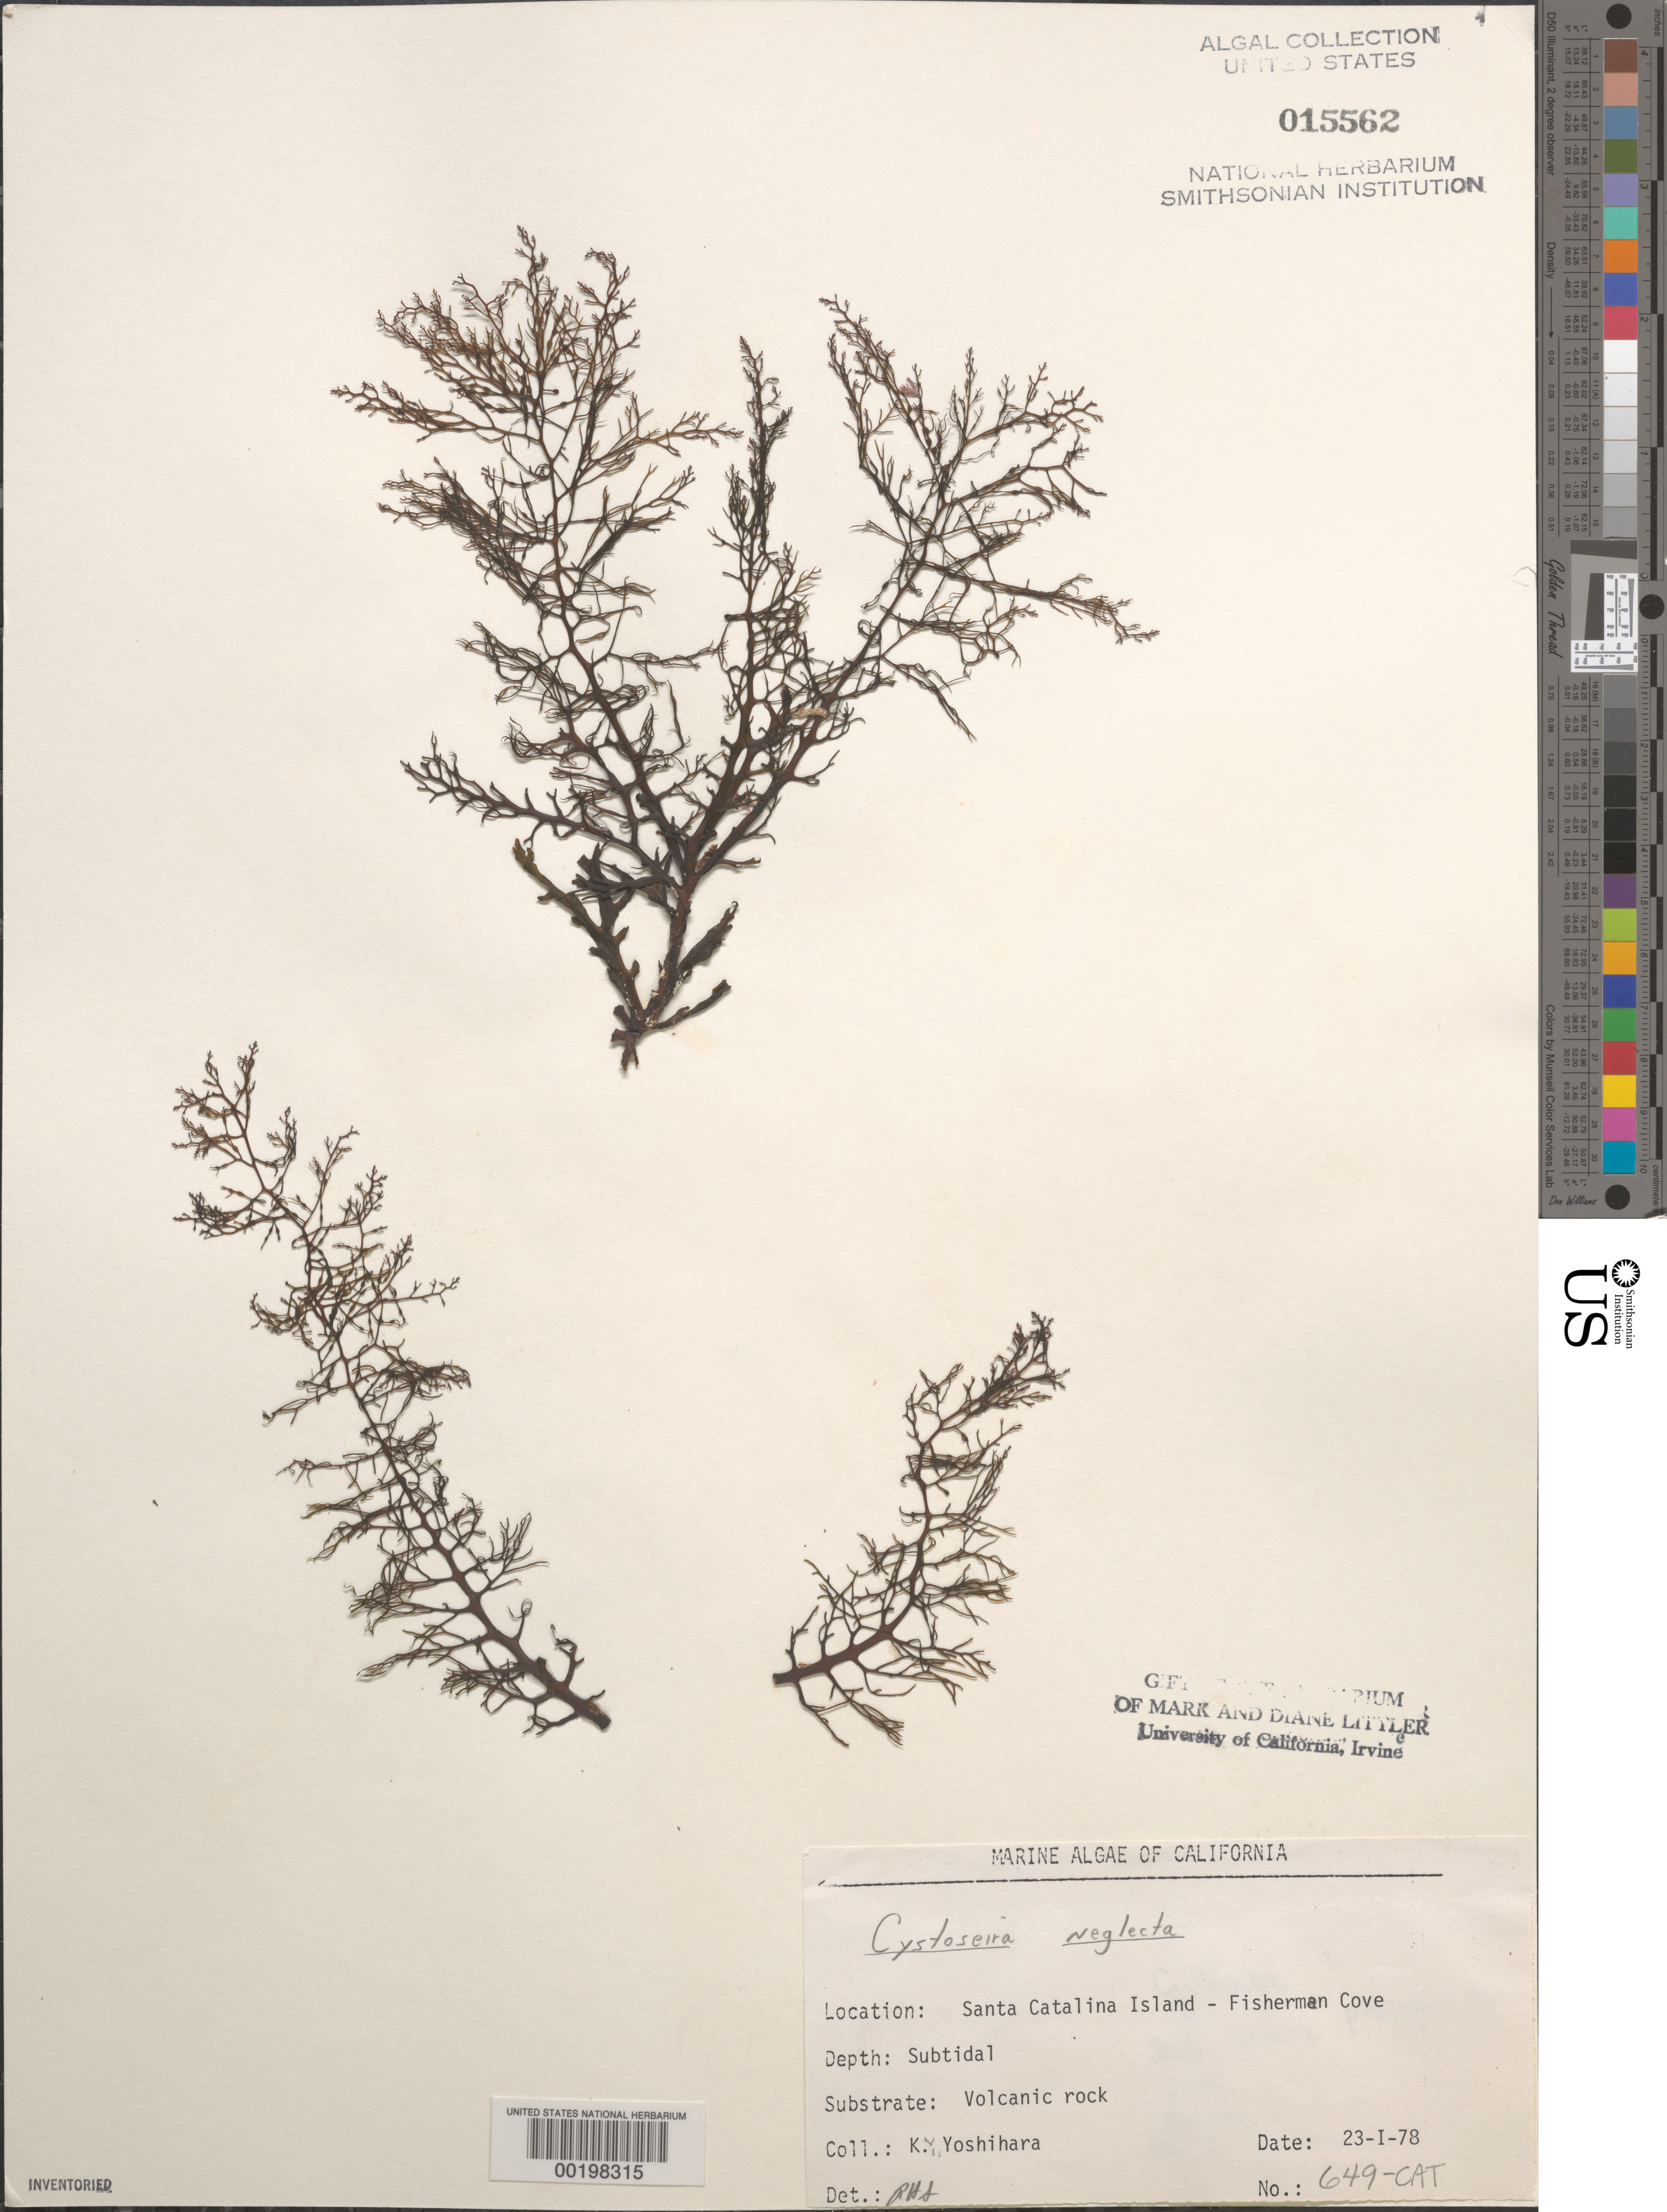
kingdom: Chromista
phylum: Ochrophyta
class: Phaeophyceae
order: Fucales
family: Sargassaceae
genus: Cystoseira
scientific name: Cystoseira neglecta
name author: Setch. & N.L. Gardner in N.L. Gardner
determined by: Sims, Robert H.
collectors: K. Yoshihara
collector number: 649-cat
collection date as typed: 23 Jan 1978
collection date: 1978-01-23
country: United States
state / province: California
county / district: Los Angeles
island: Santa Catalina Island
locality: Fishermen Cove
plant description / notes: BLM-SOCALBIGHT Rocky Intertidal Survey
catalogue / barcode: US 15562